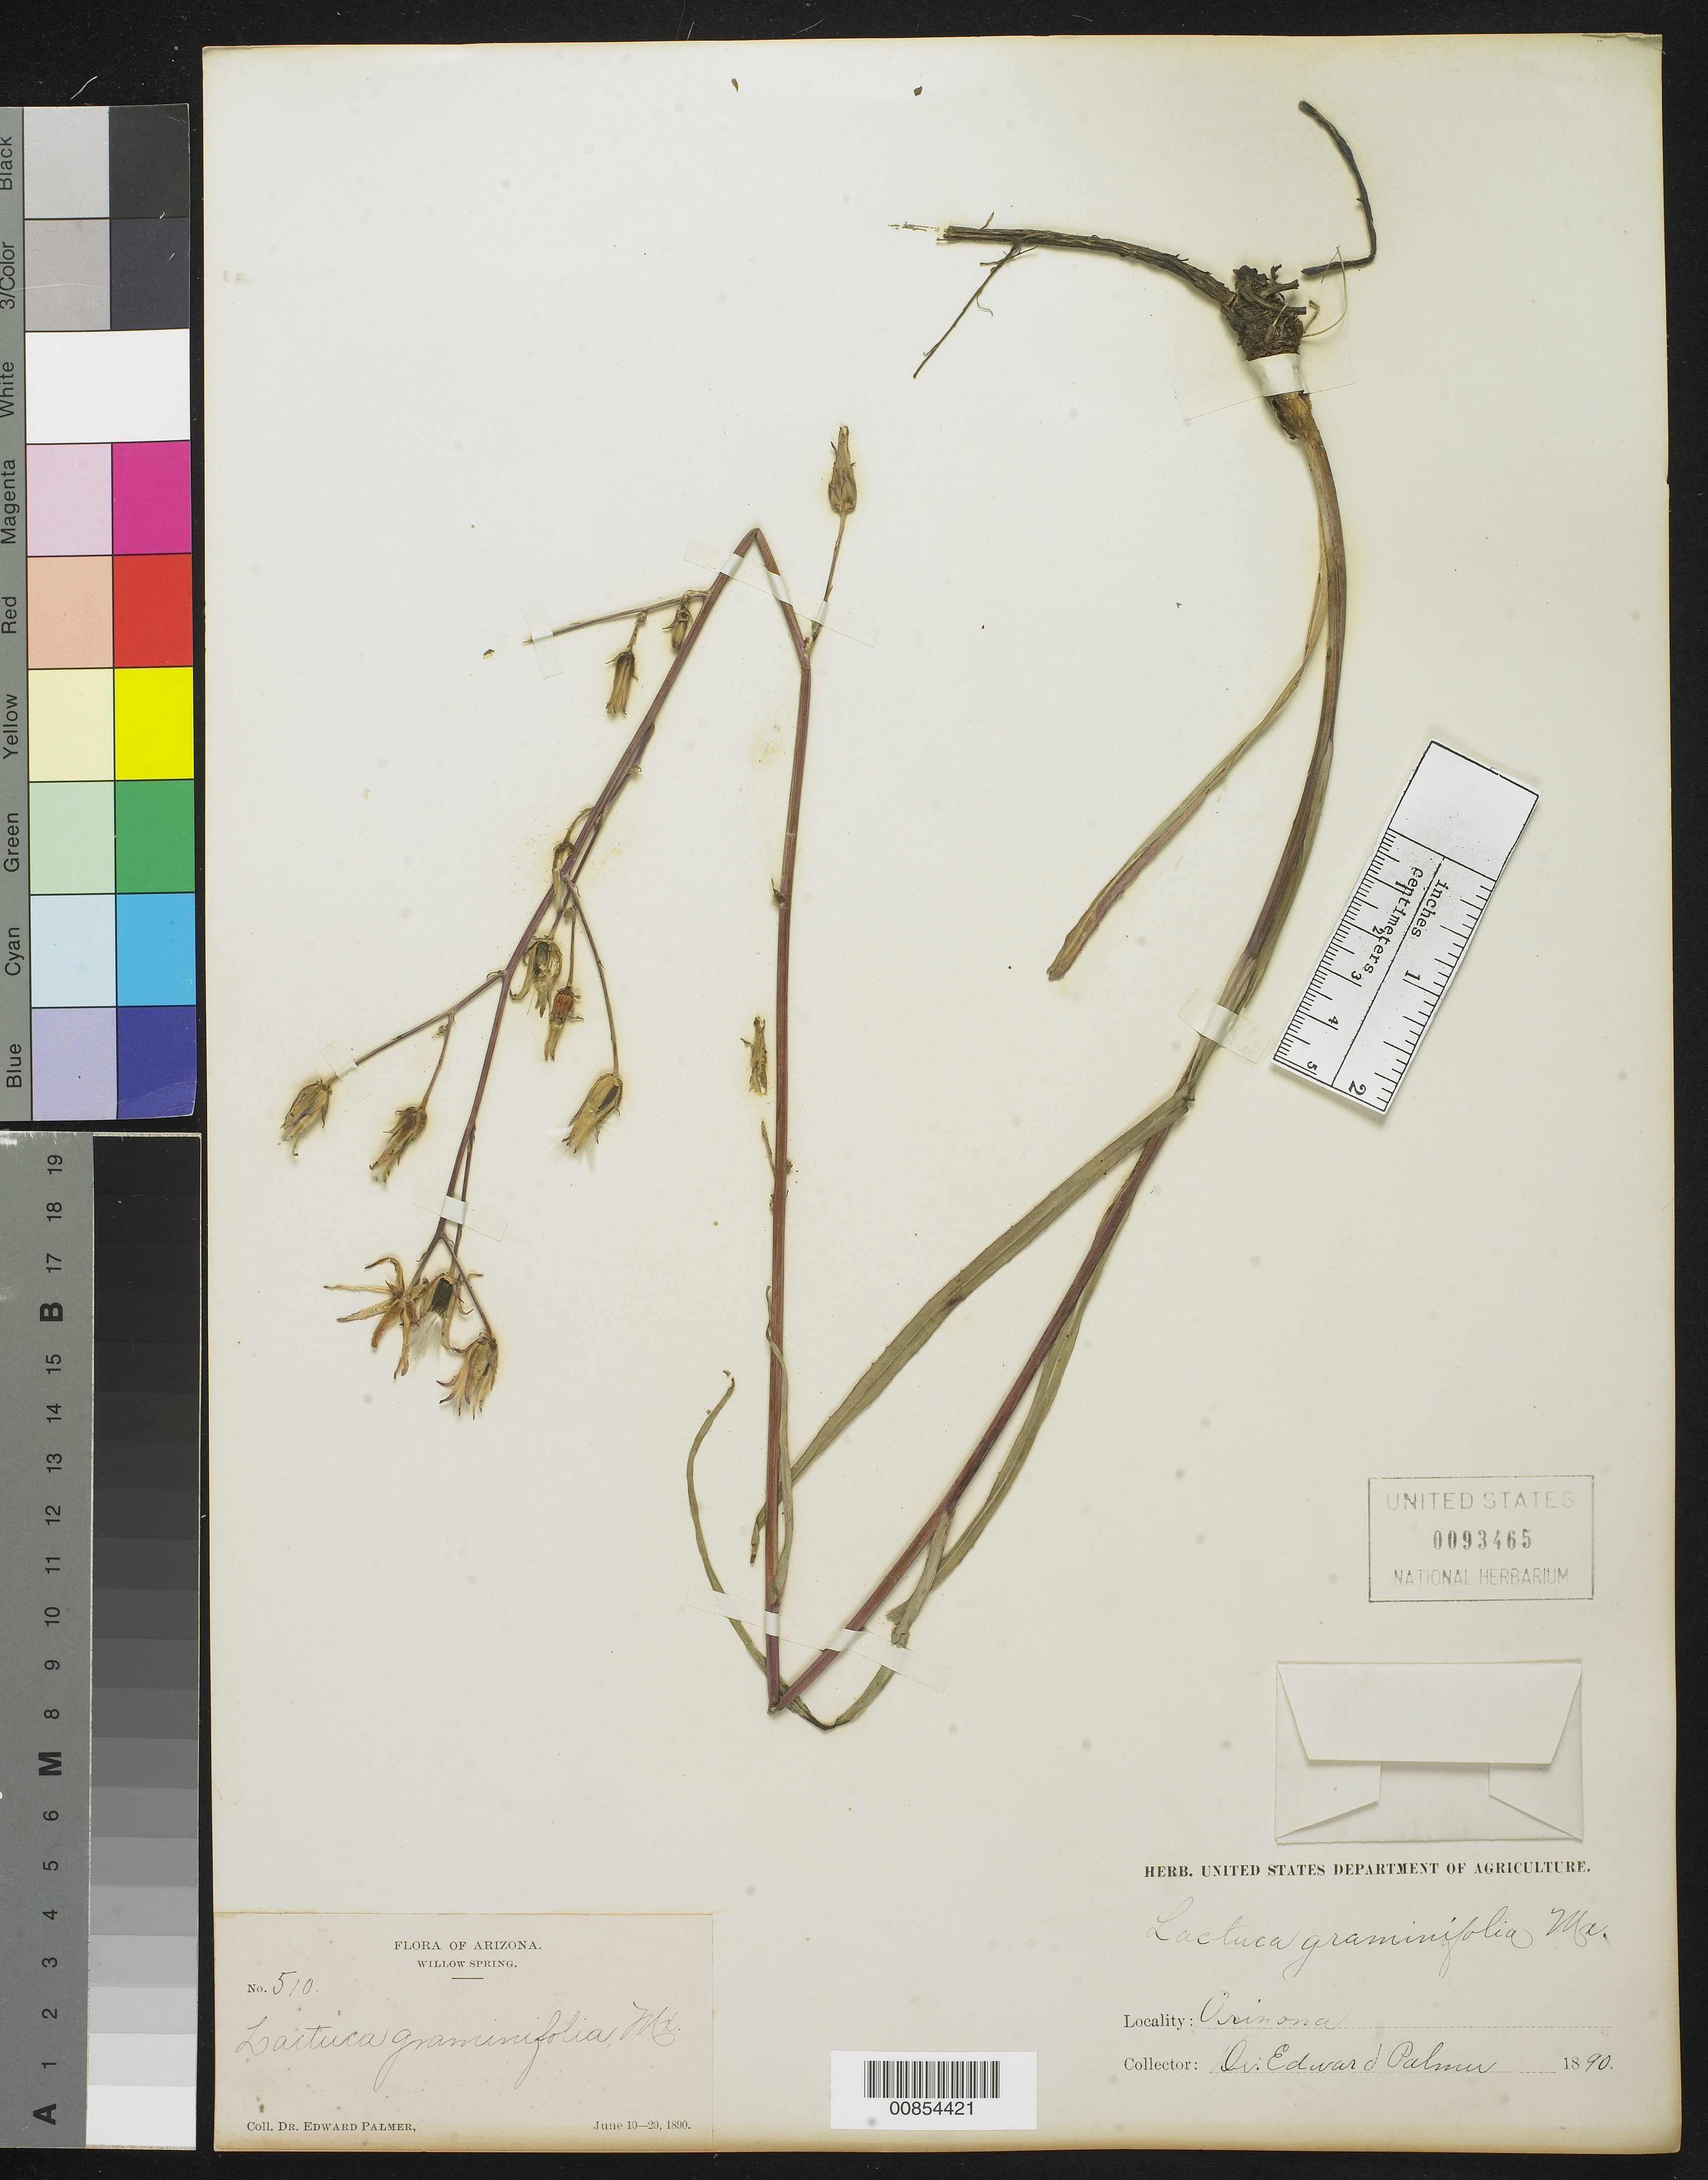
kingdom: Plantae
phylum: Tracheophyta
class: Magnoliopsida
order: Asterales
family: Asteraceae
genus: Lactuca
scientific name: Lactuca graminifolia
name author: Michx.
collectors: E. Palmer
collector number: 510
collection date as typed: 10 Jun 1890 to 20 Jun 1890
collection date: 1890-06-10/1890-06-20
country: United States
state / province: Arizona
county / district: Coconino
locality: Willow Spring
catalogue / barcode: US 93465